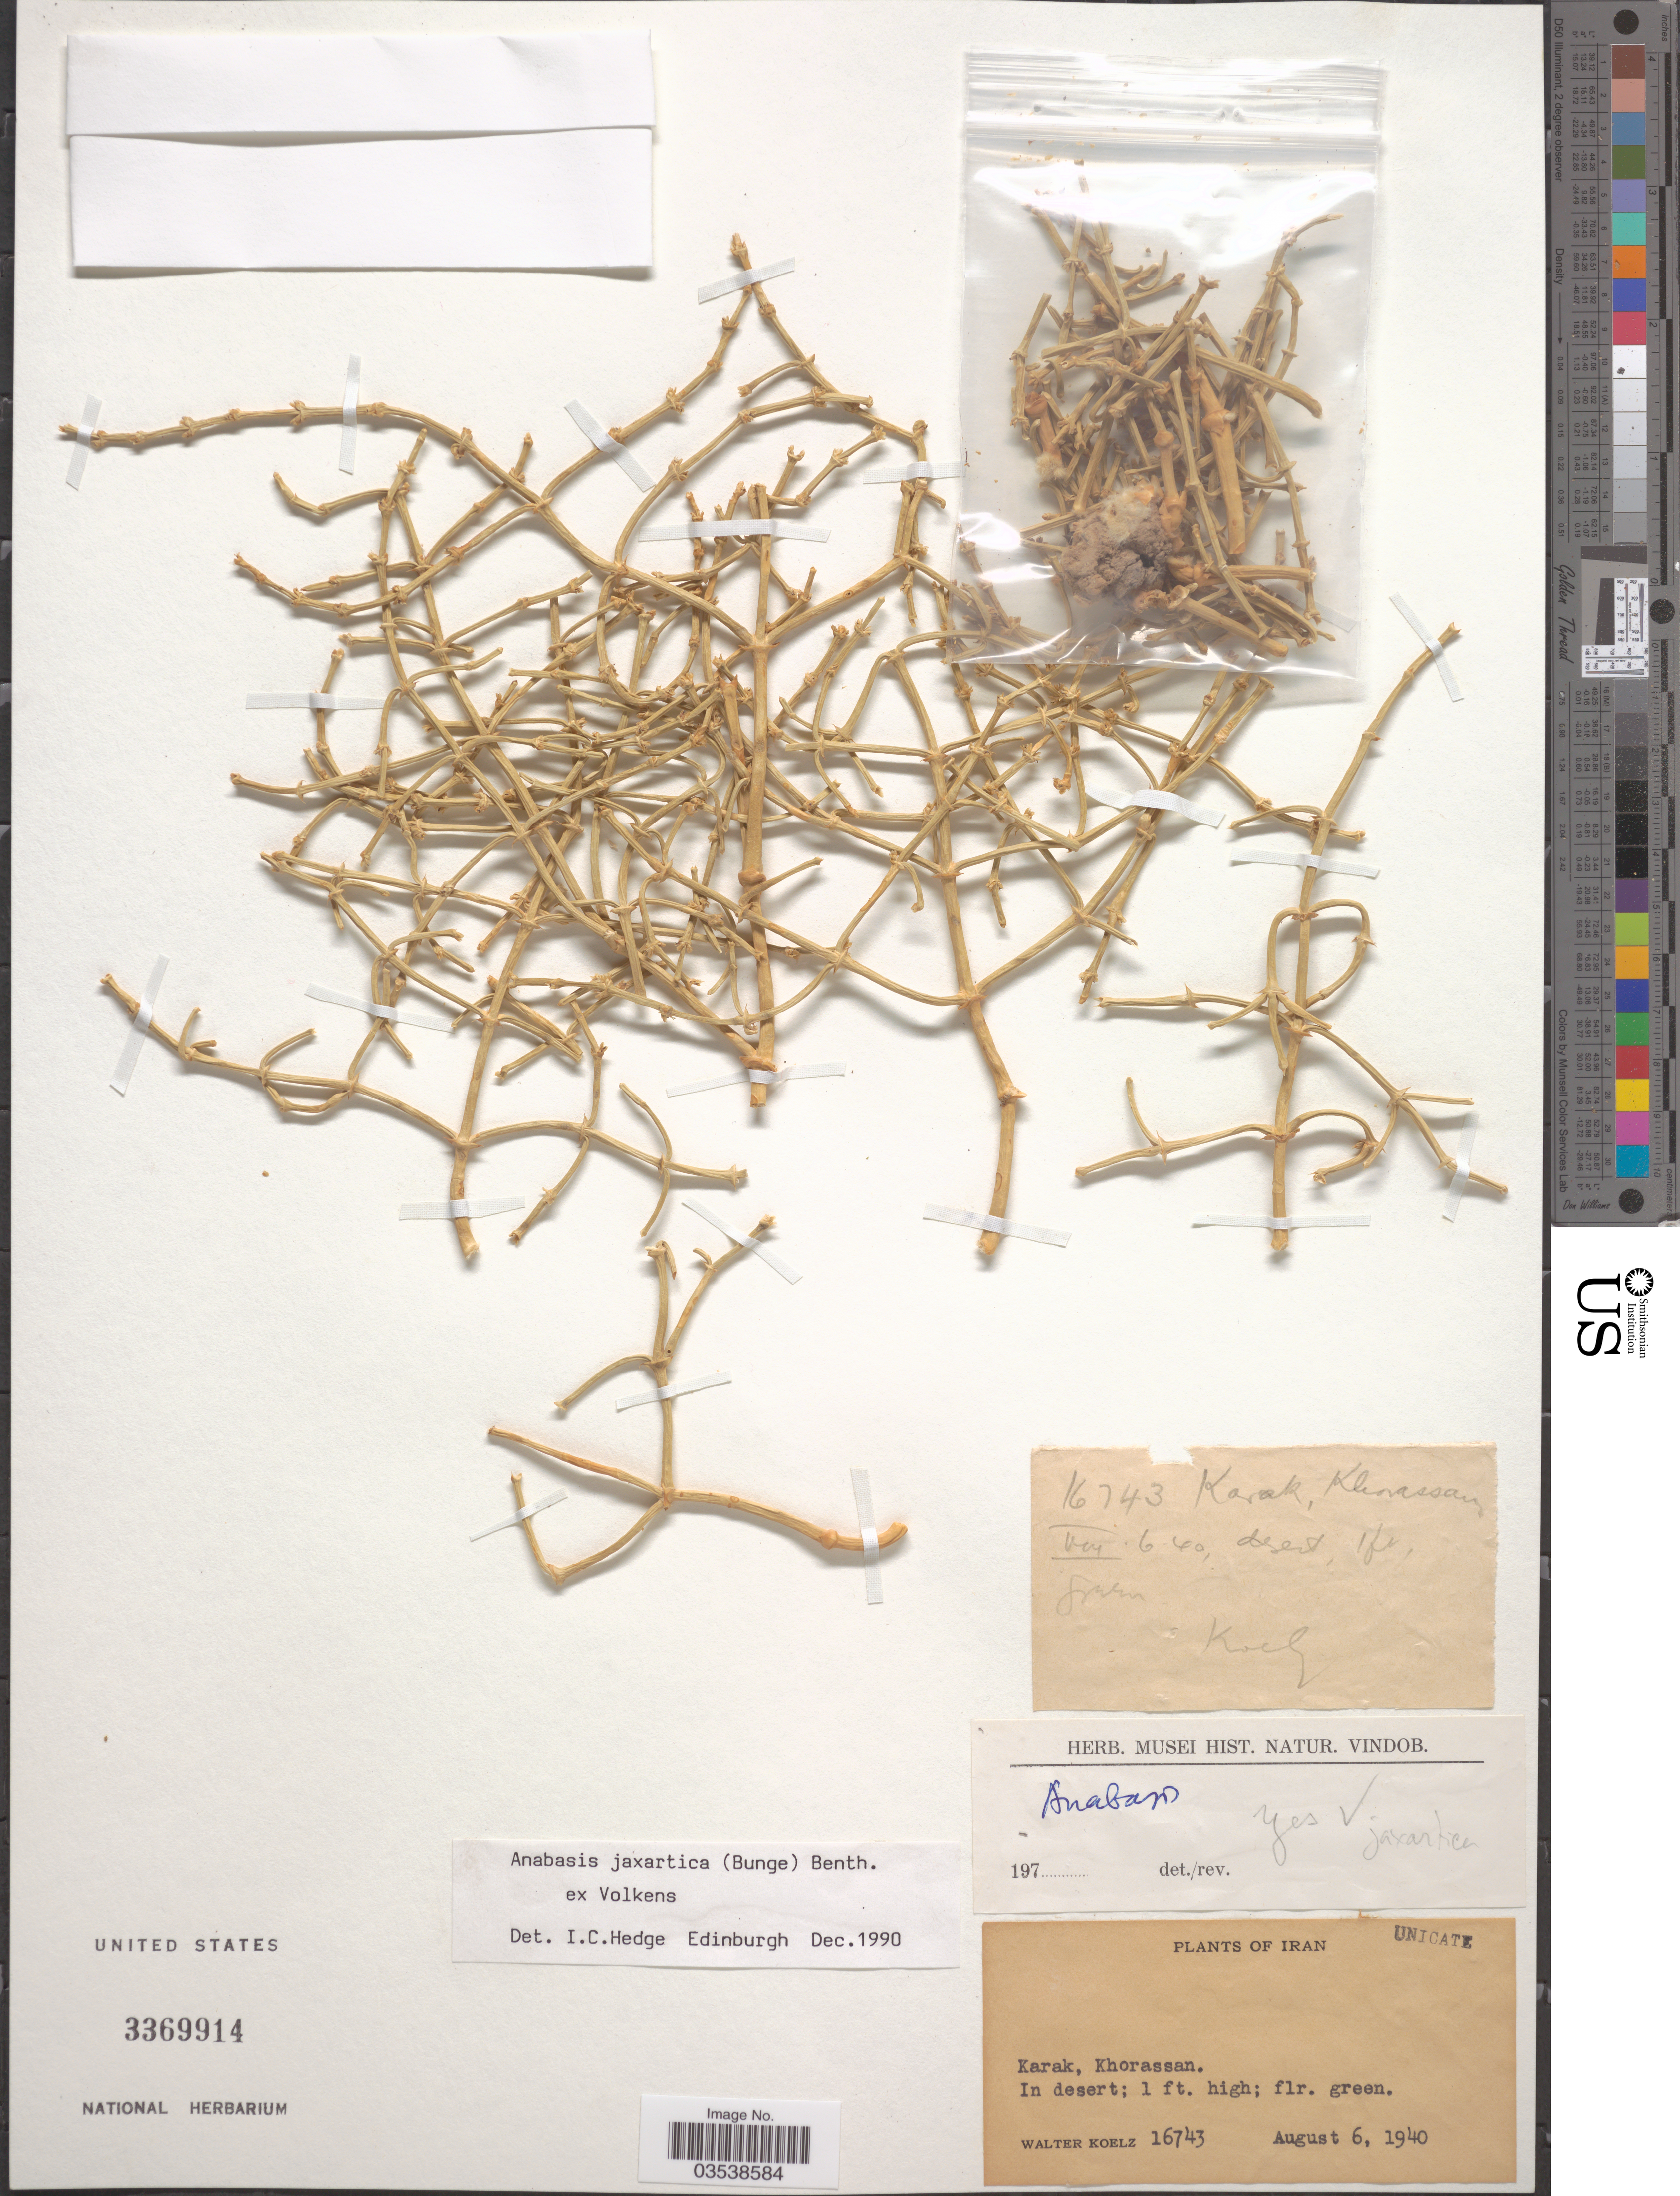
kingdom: Plantae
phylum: Tracheophyta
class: Magnoliopsida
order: Caryophyllales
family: Amaranthaceae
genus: Anabasis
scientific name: Anabasis jaxartica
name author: (Bunge) Benth. ex Iljin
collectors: W. N. Koelz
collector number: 16743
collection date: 1940-08-06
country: Iran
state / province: Khorasan [obsolete]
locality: Karak, Khorassan.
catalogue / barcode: US 3369914